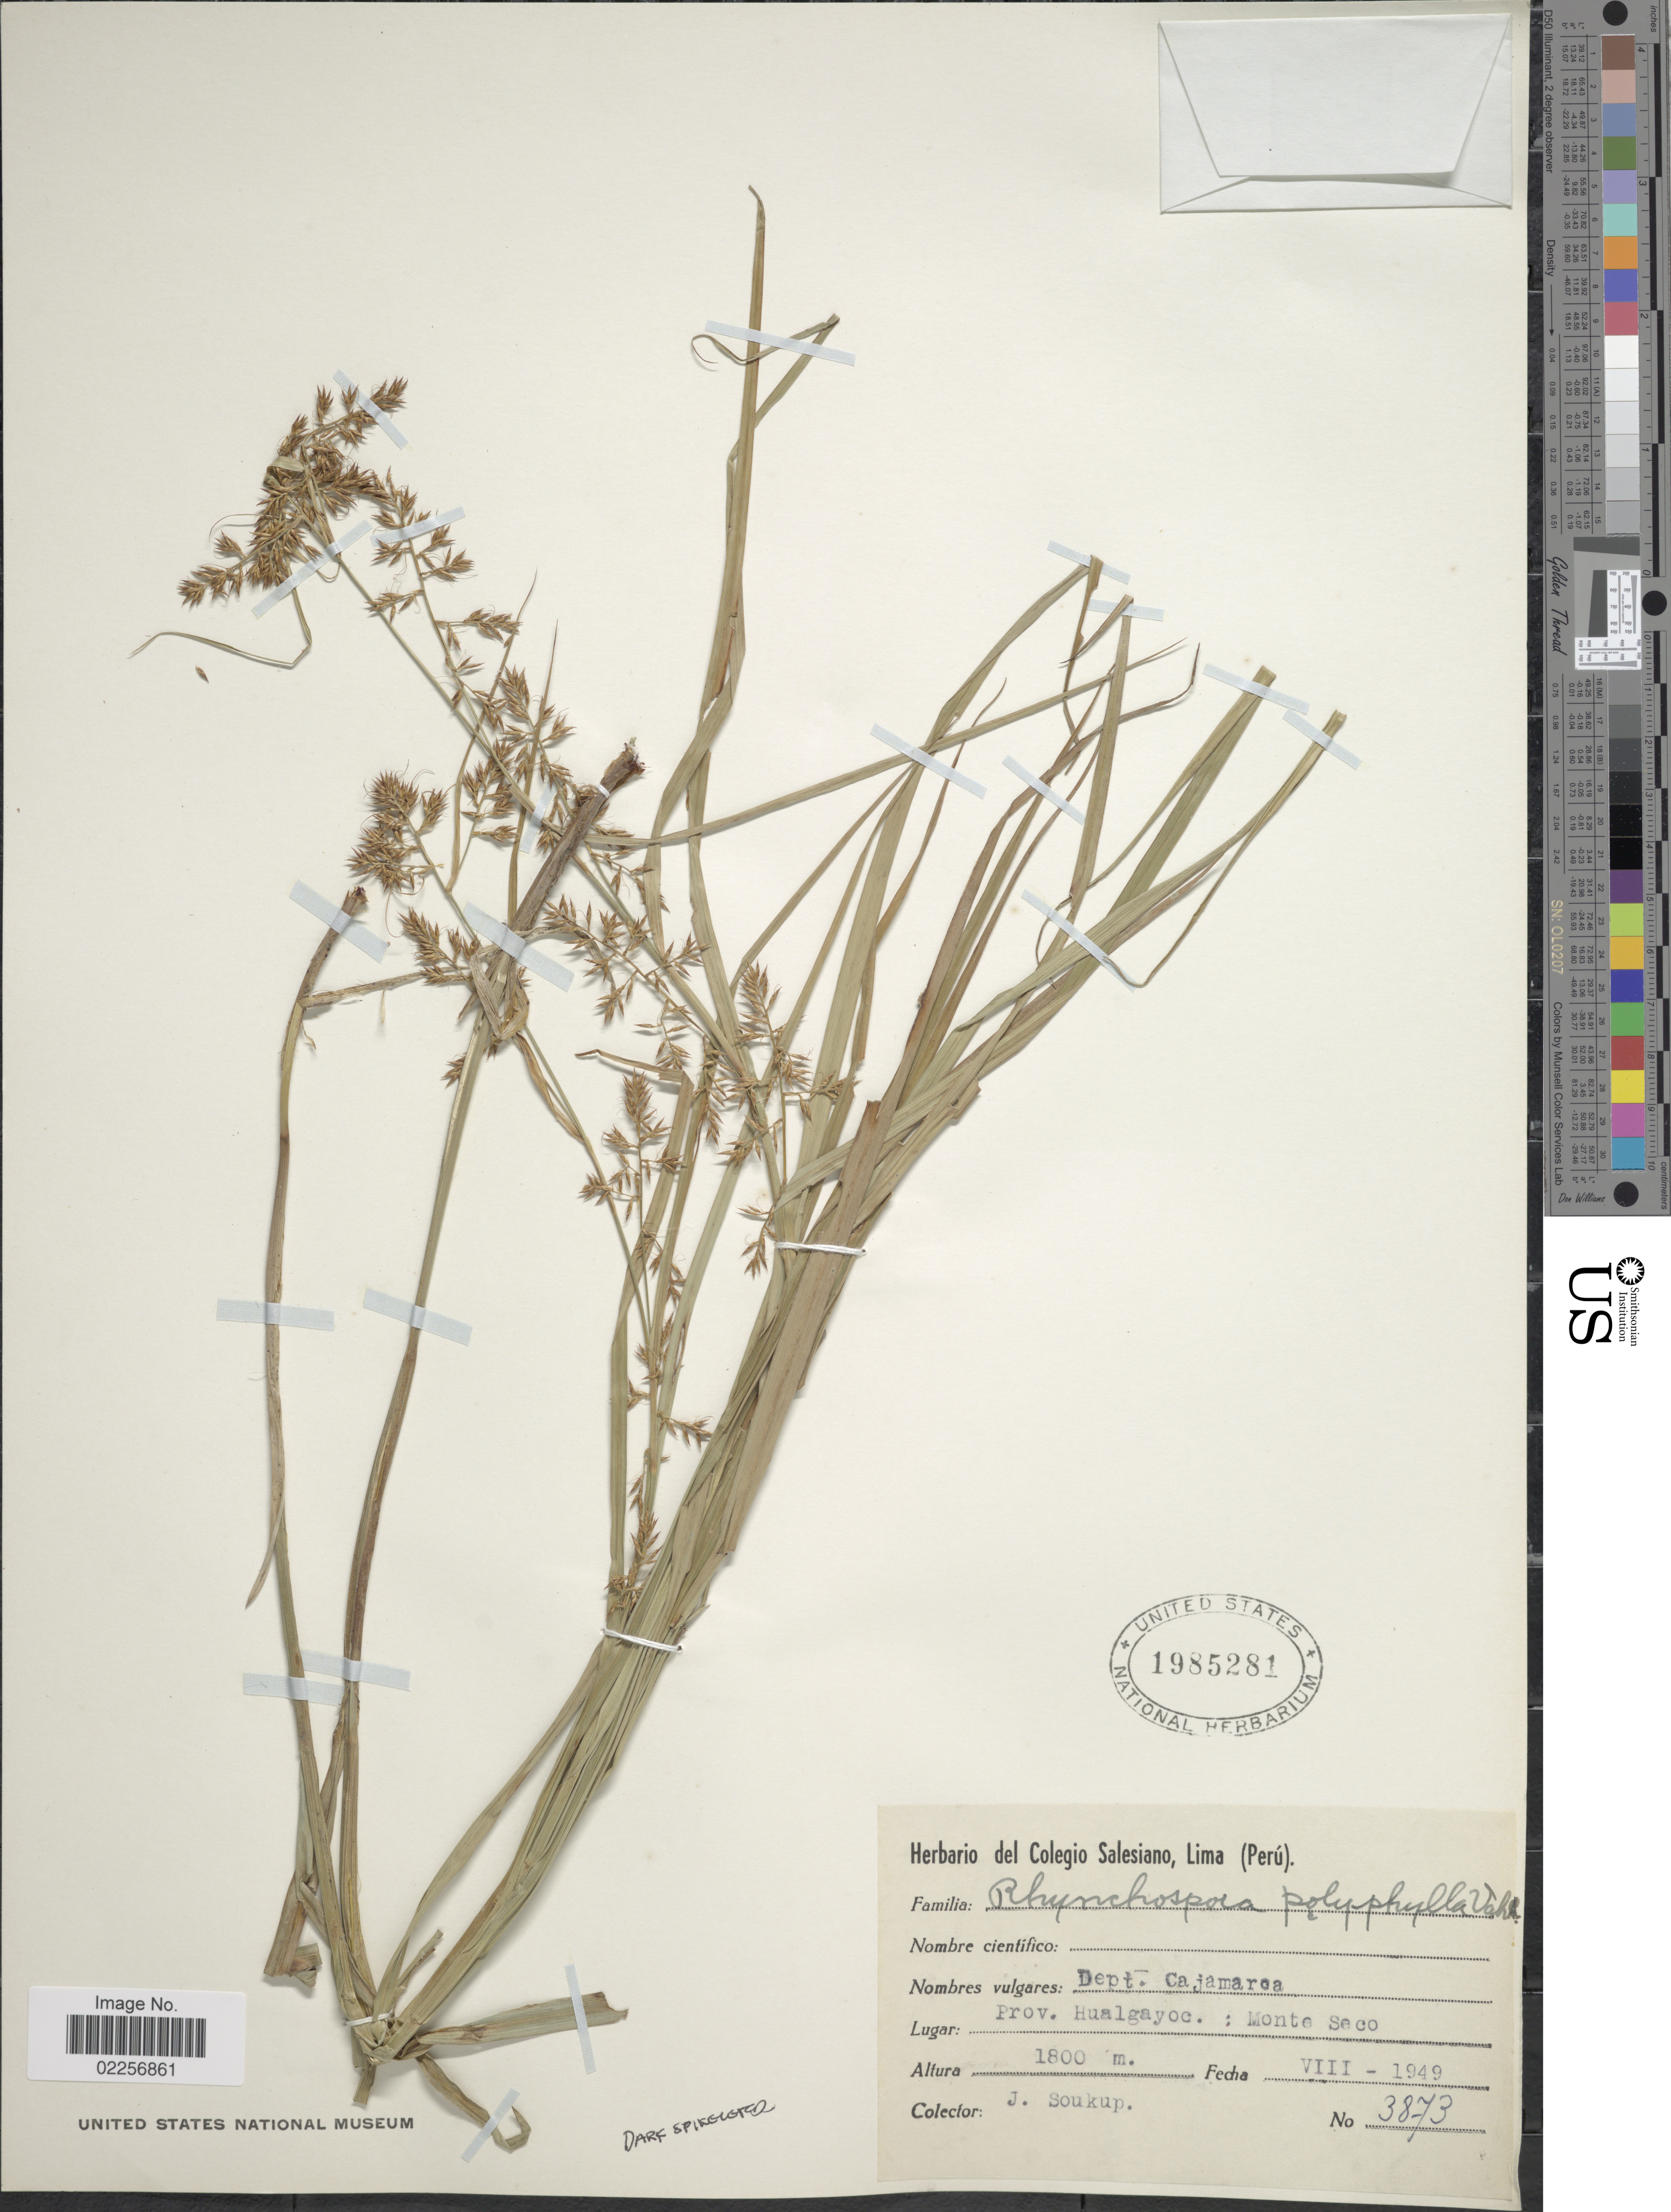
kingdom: Plantae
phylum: Tracheophyta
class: Liliopsida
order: Poales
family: Cyperaceae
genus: Rhynchospora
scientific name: Rhynchospora polyphylla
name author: (Vahl) Vahl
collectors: C. Schunke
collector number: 3873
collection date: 1949-08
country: Peru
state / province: Cajamarca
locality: Prov. Hualgayoc.: Monte Seco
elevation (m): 1800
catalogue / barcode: US 1985281